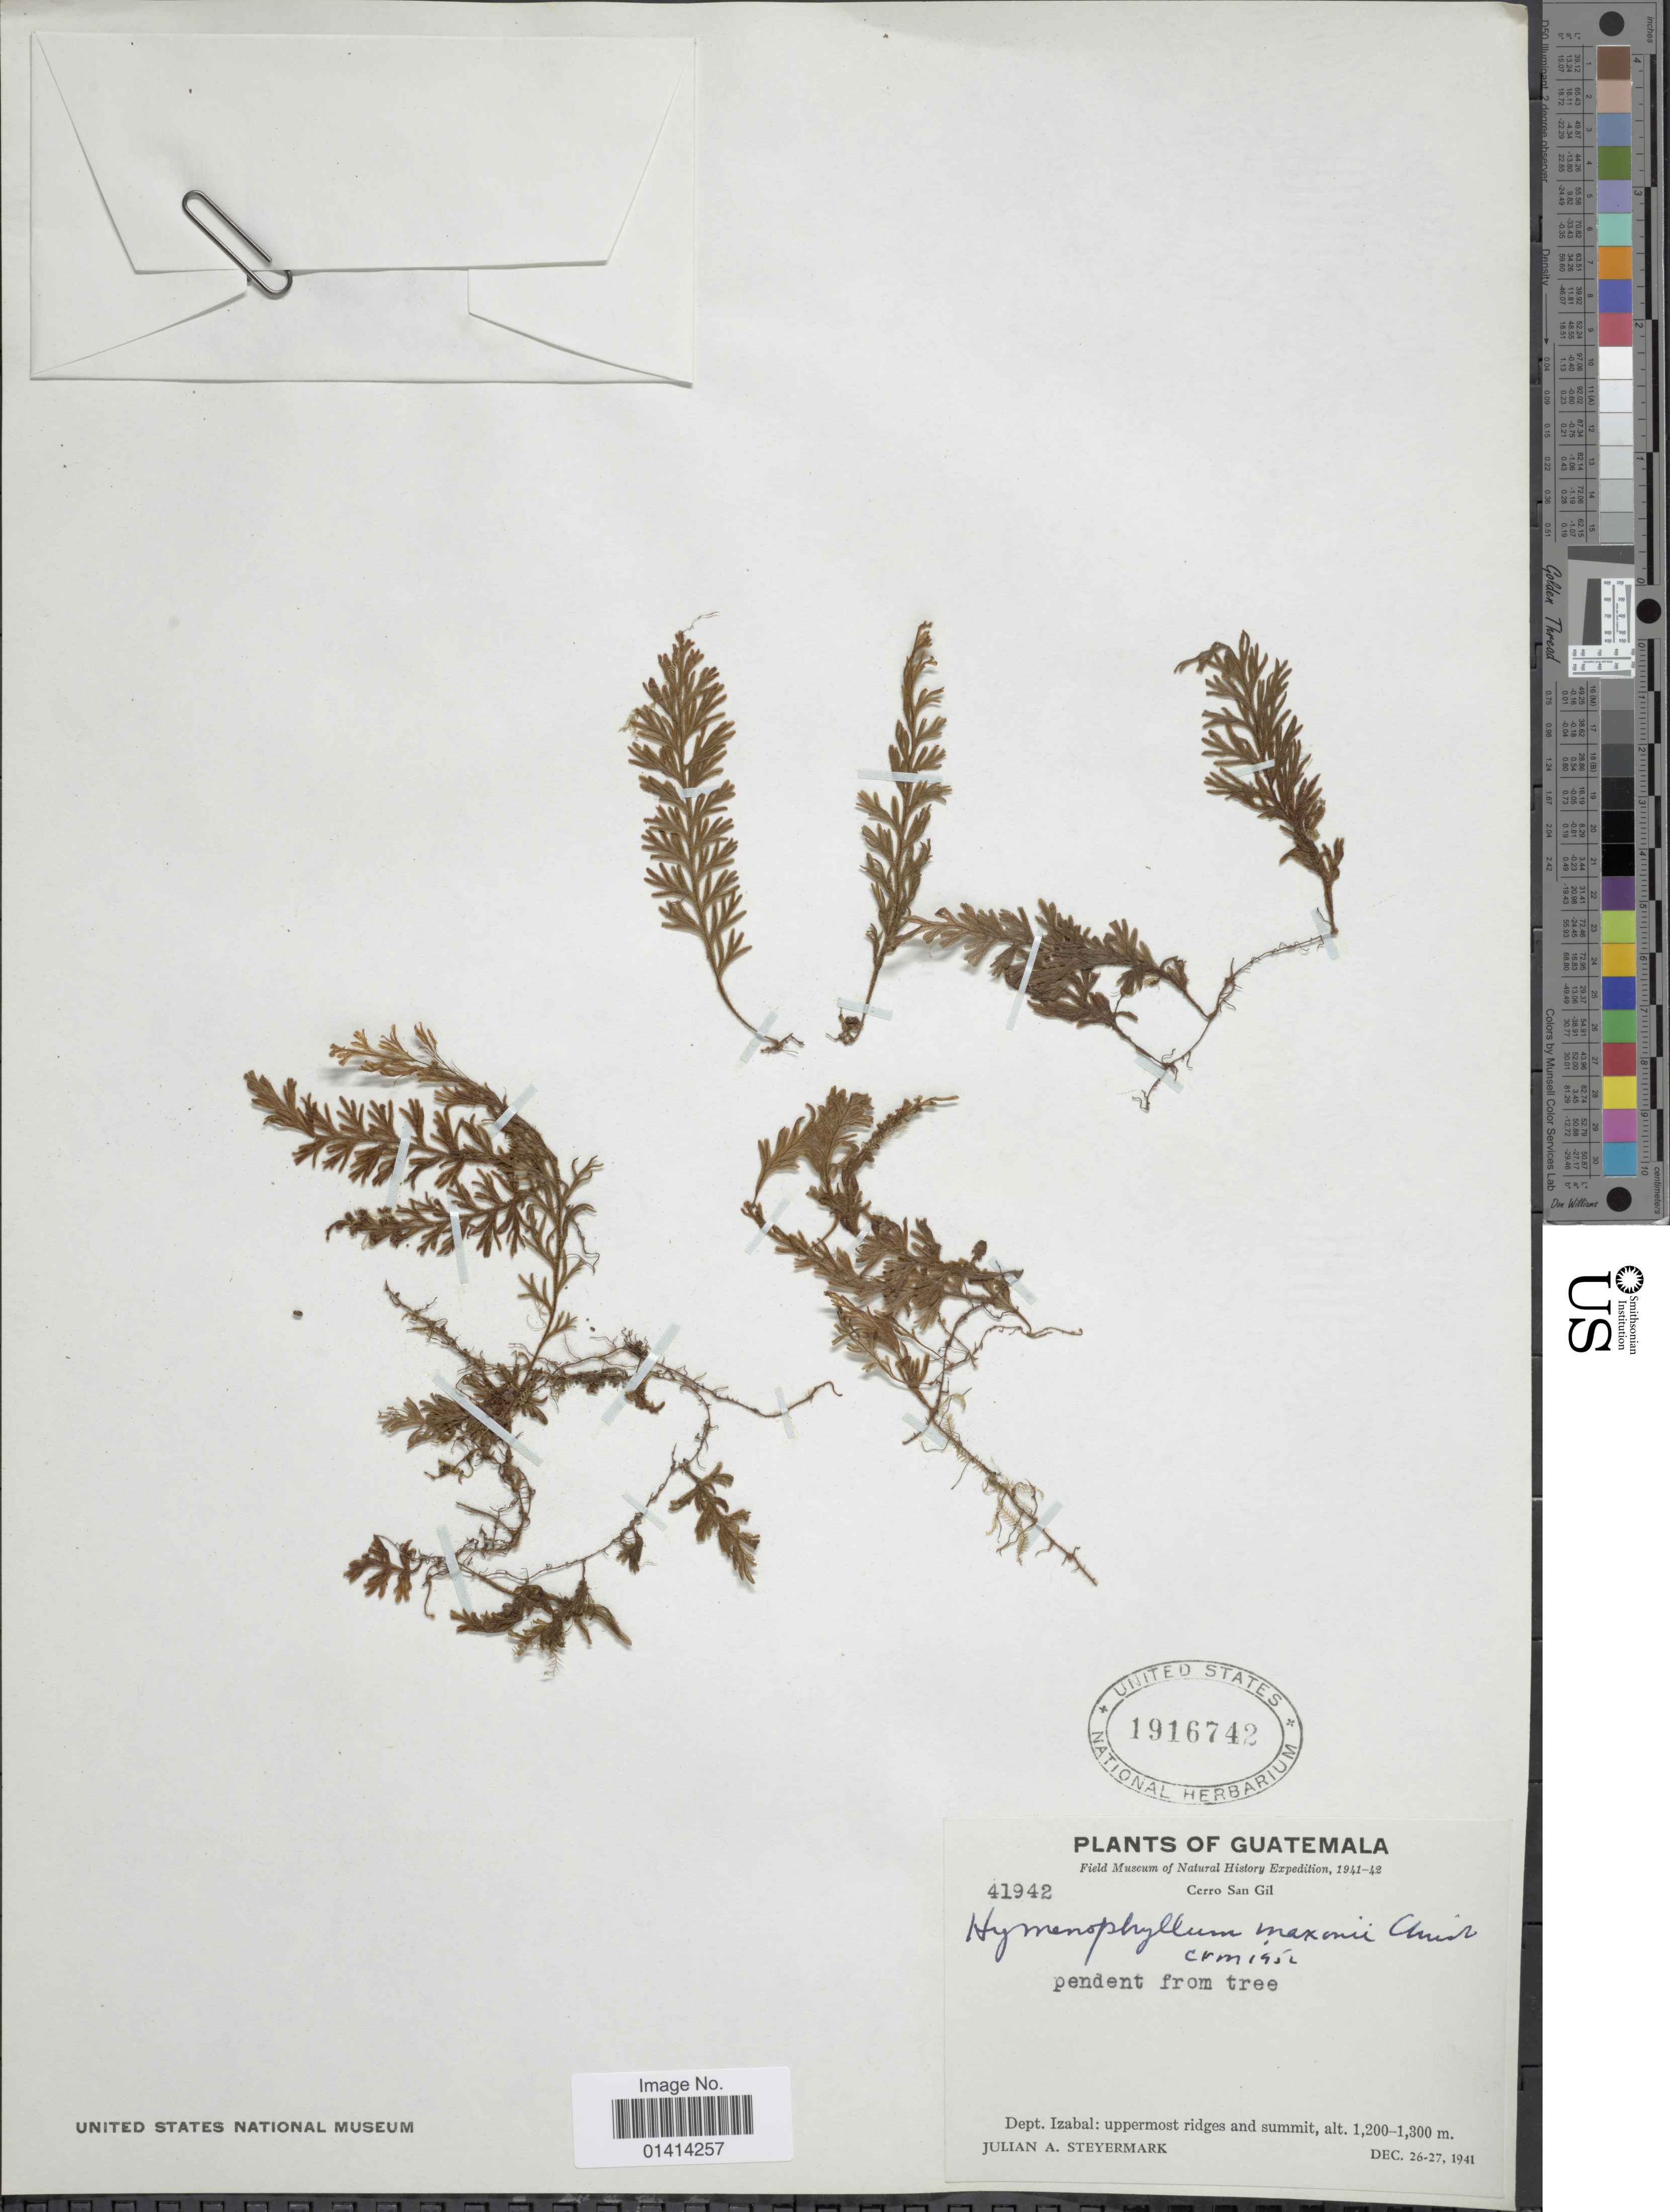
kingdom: Plantae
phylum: Tracheophyta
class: Polypodiopsida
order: Hymenophyllales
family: Hymenophyllaceae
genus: Hymenophyllum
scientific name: Hymenophyllum maxonii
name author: Christ ex C.V. Morton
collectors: J. Steyermark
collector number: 41942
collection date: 1941-12-26/1941-12-27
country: Guatemala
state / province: Izabal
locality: Dept. Izabal: uppermost ridges and summit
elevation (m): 1200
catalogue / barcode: US 1916742